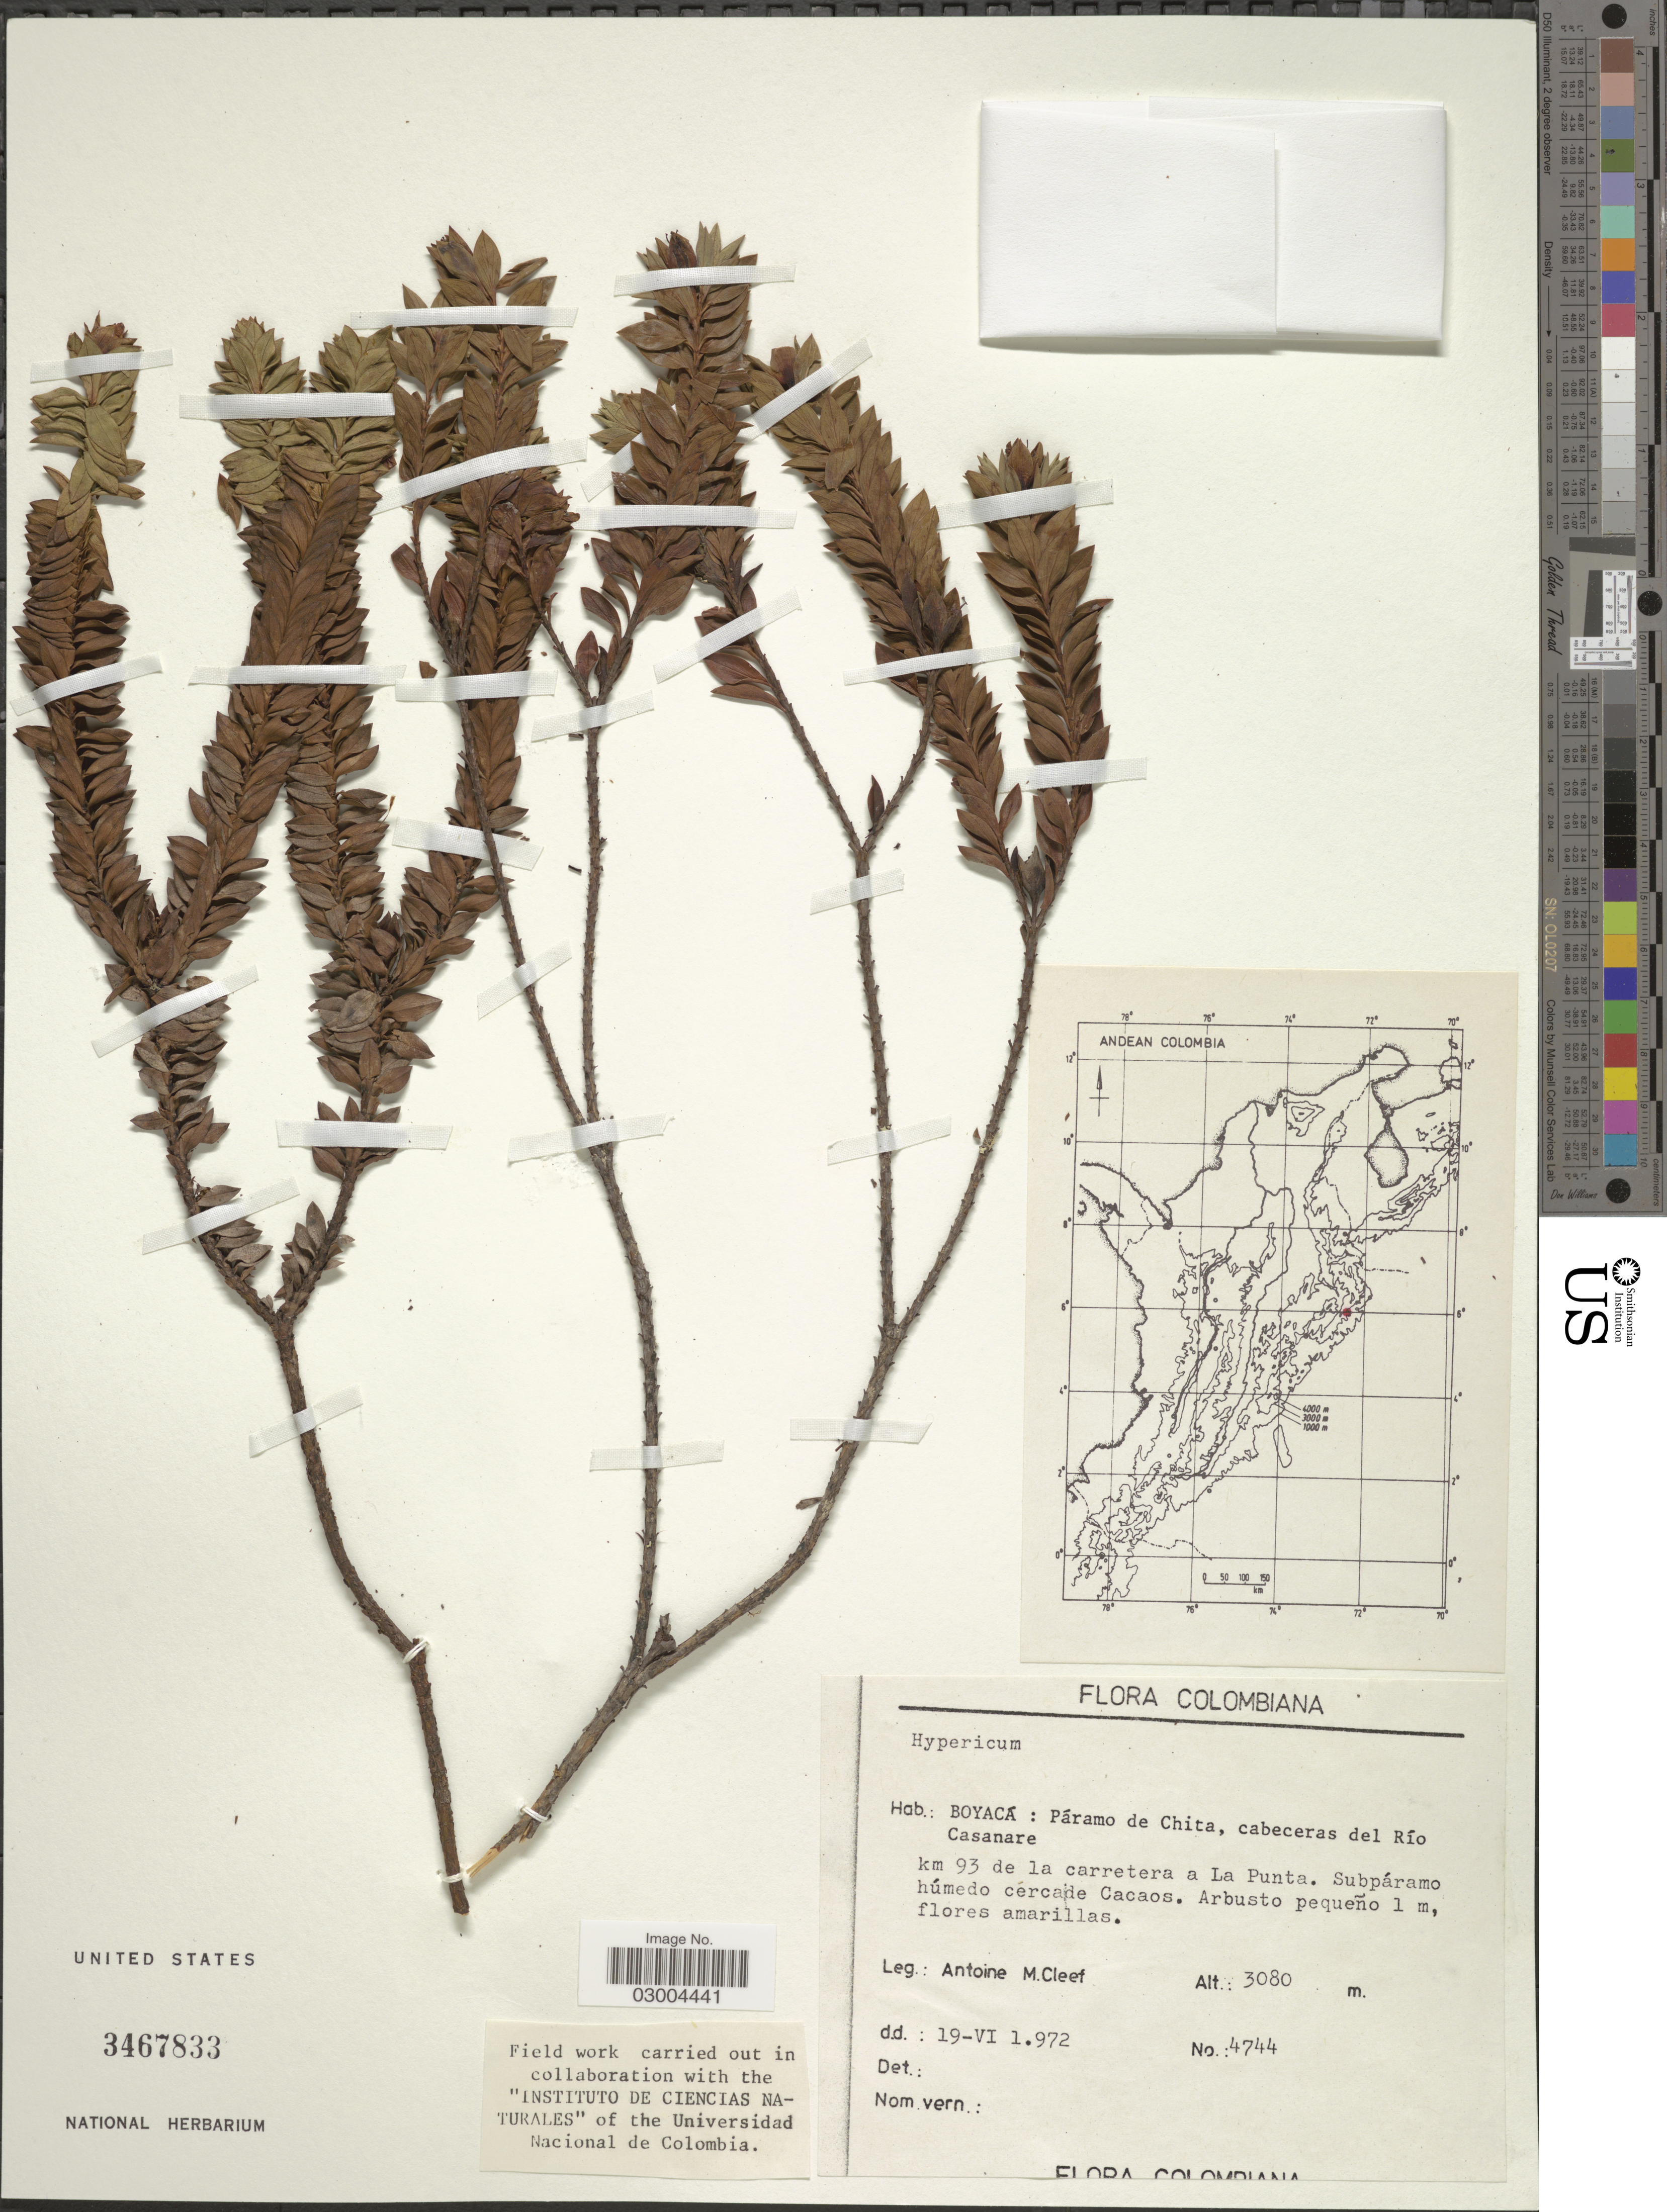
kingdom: Plantae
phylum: Tracheophyta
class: Magnoliopsida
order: Malpighiales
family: Hypericaceae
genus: Hypericum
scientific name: Hypericum sp.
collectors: A. M. Cleef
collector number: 4744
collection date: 1972-06-19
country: Colombia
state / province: Boyacá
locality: Páramo de Chita, cabeceras del Río Casanare. Km 93 de la carretera a La Punta.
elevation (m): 3080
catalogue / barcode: US 3467833